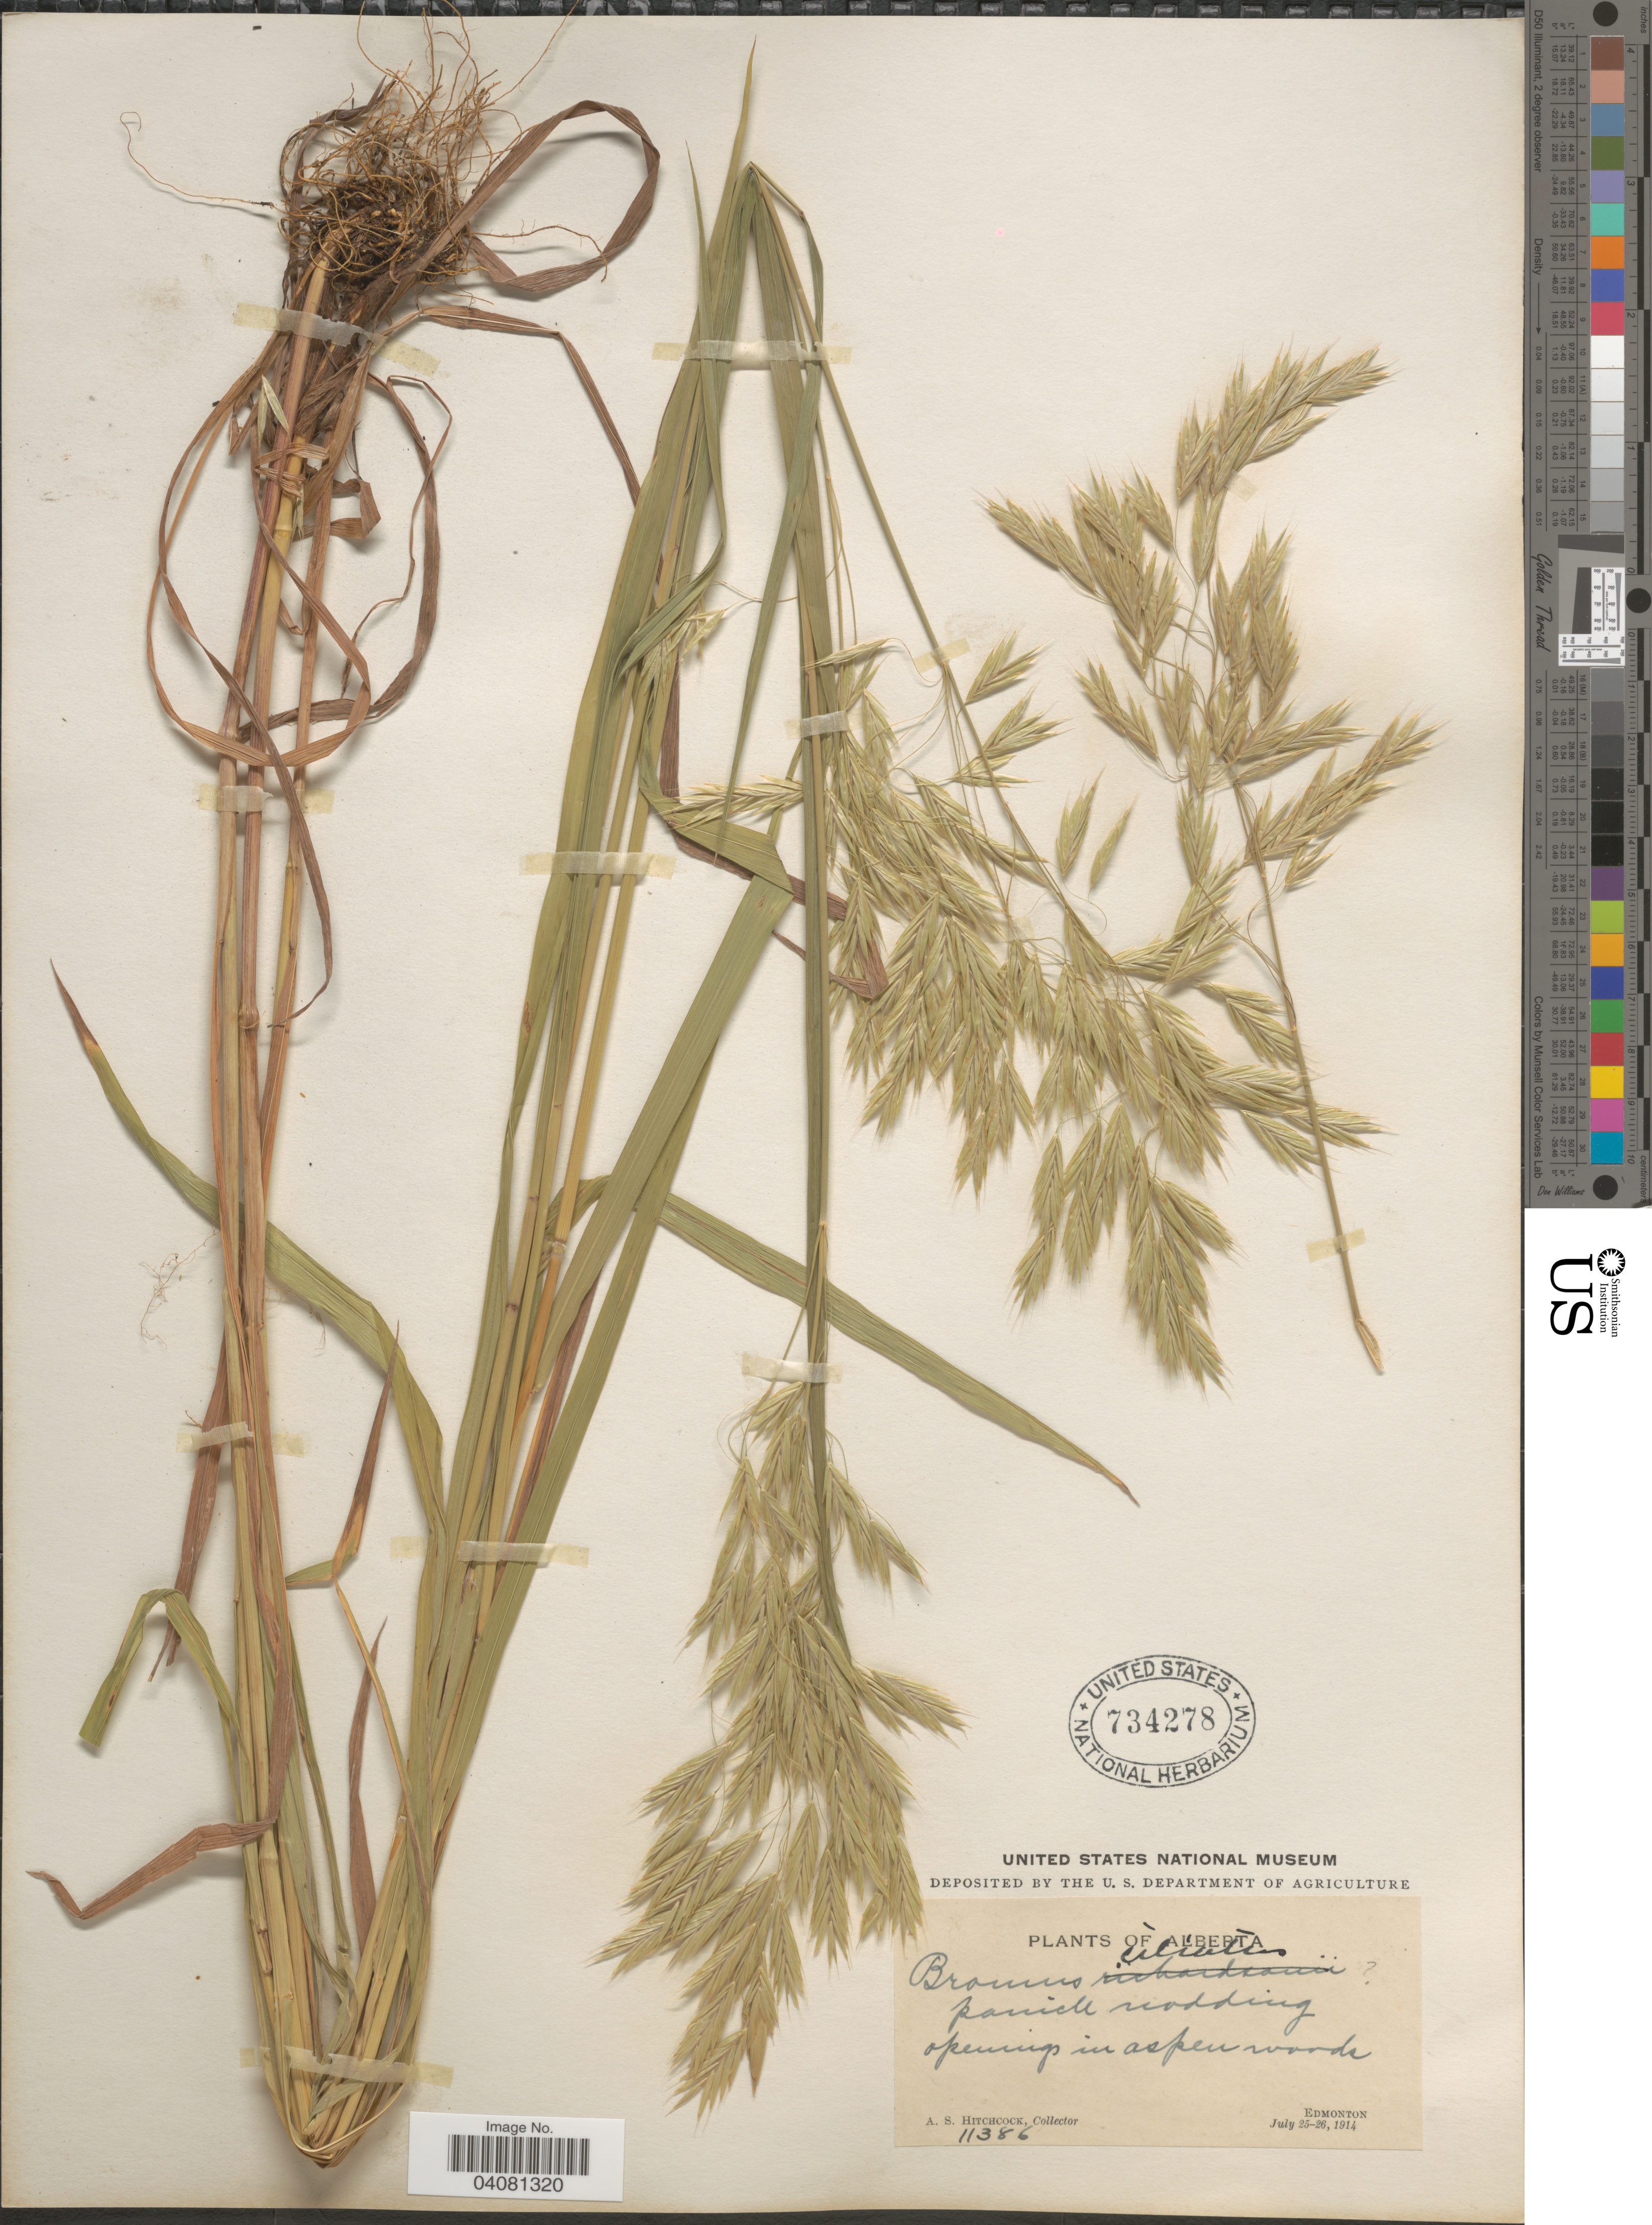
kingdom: Plantae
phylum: Tracheophyta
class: Liliopsida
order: Poales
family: Poaceae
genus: Bromus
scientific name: Bromus ciliatus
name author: L.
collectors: A. S. Hitchcock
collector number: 11386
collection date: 1914-07-25/1914-07-26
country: Canada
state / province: Alberta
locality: Edmonton.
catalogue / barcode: US 734278